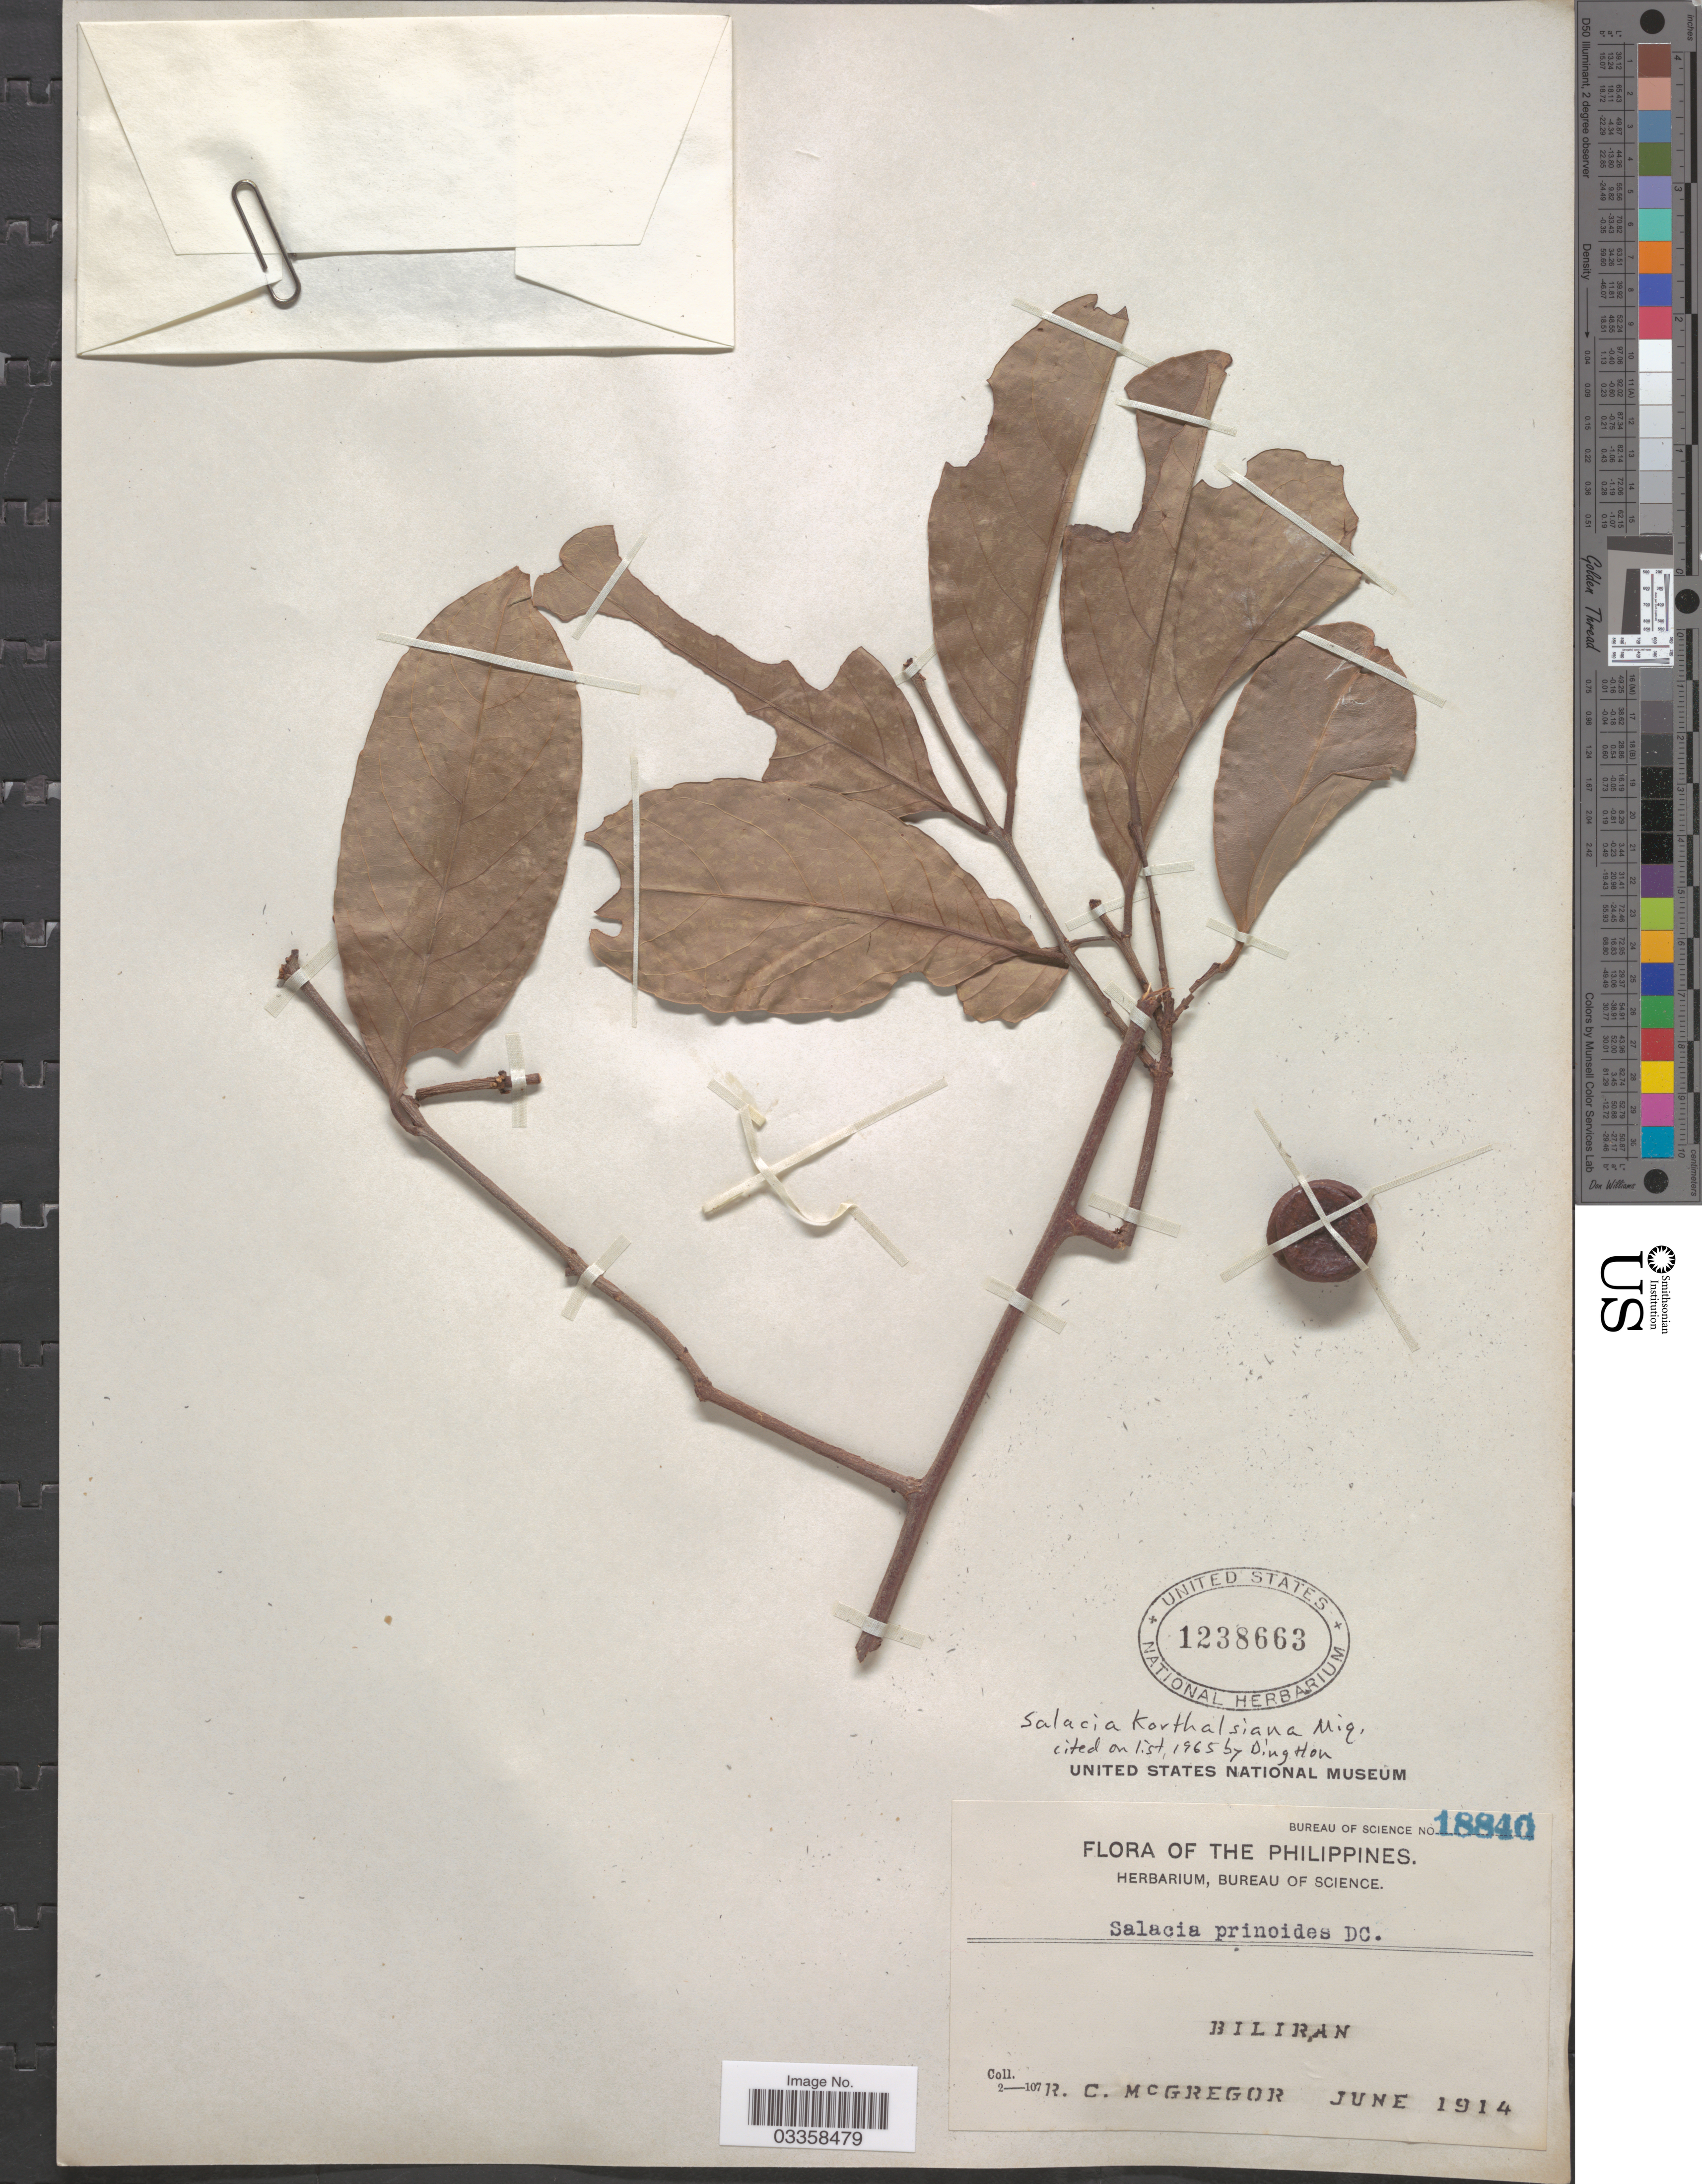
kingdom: Plantae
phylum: Tracheophyta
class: Magnoliopsida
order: Celastrales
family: Celastraceae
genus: Salacia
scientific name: Salacia korthalsiana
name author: Miq.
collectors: R. C. McGregor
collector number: Bureau of Science 18840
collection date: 1914-06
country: Philippines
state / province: Eastern Visayas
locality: Biliran.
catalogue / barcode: US 1238663